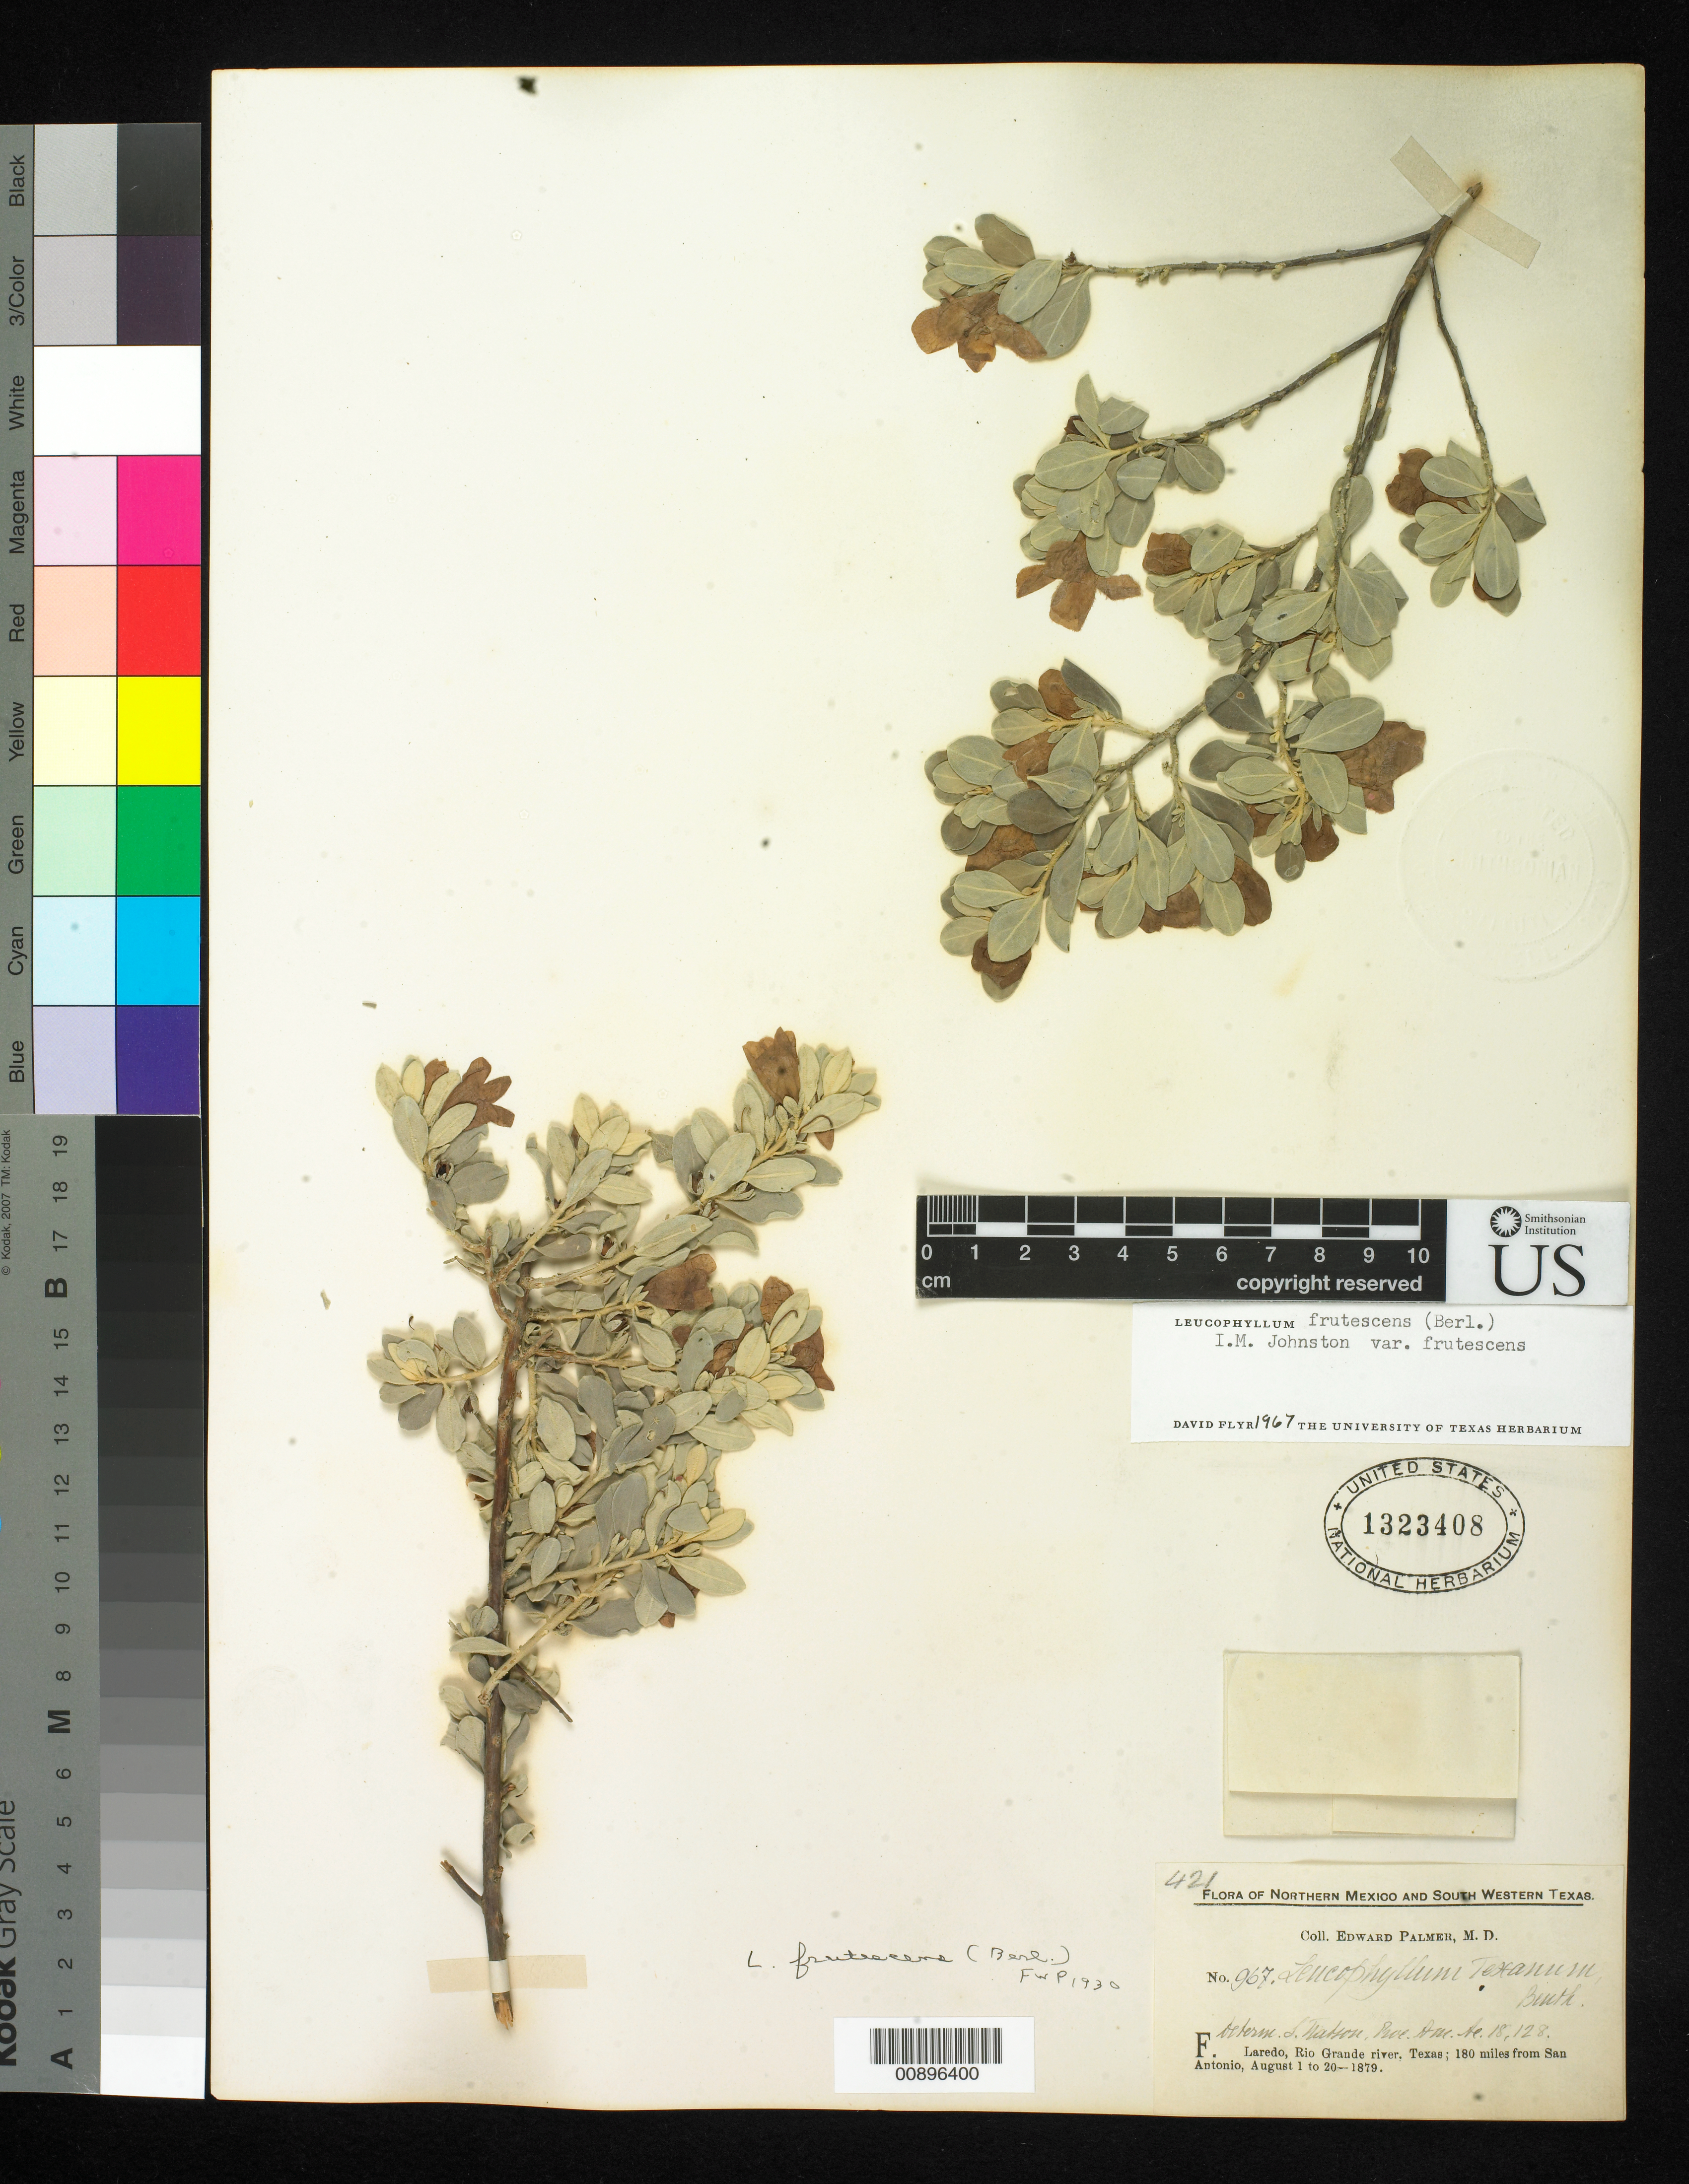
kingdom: Plantae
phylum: Tracheophyta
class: Magnoliopsida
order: Lamiales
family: Scrophulariaceae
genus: Leucophyllum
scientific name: Leucophyllum frutescens var. frutescens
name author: (Berland.) I.M. Johnst.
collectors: E. Palmer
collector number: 967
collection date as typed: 01 Aug 1879 to 20 Aug 1879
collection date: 1879-08-01/1879-08-20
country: United States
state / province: Texas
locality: F. Laredo, Rio Grande river, Texas; 180 miles from San Antonio.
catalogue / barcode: US 1323408